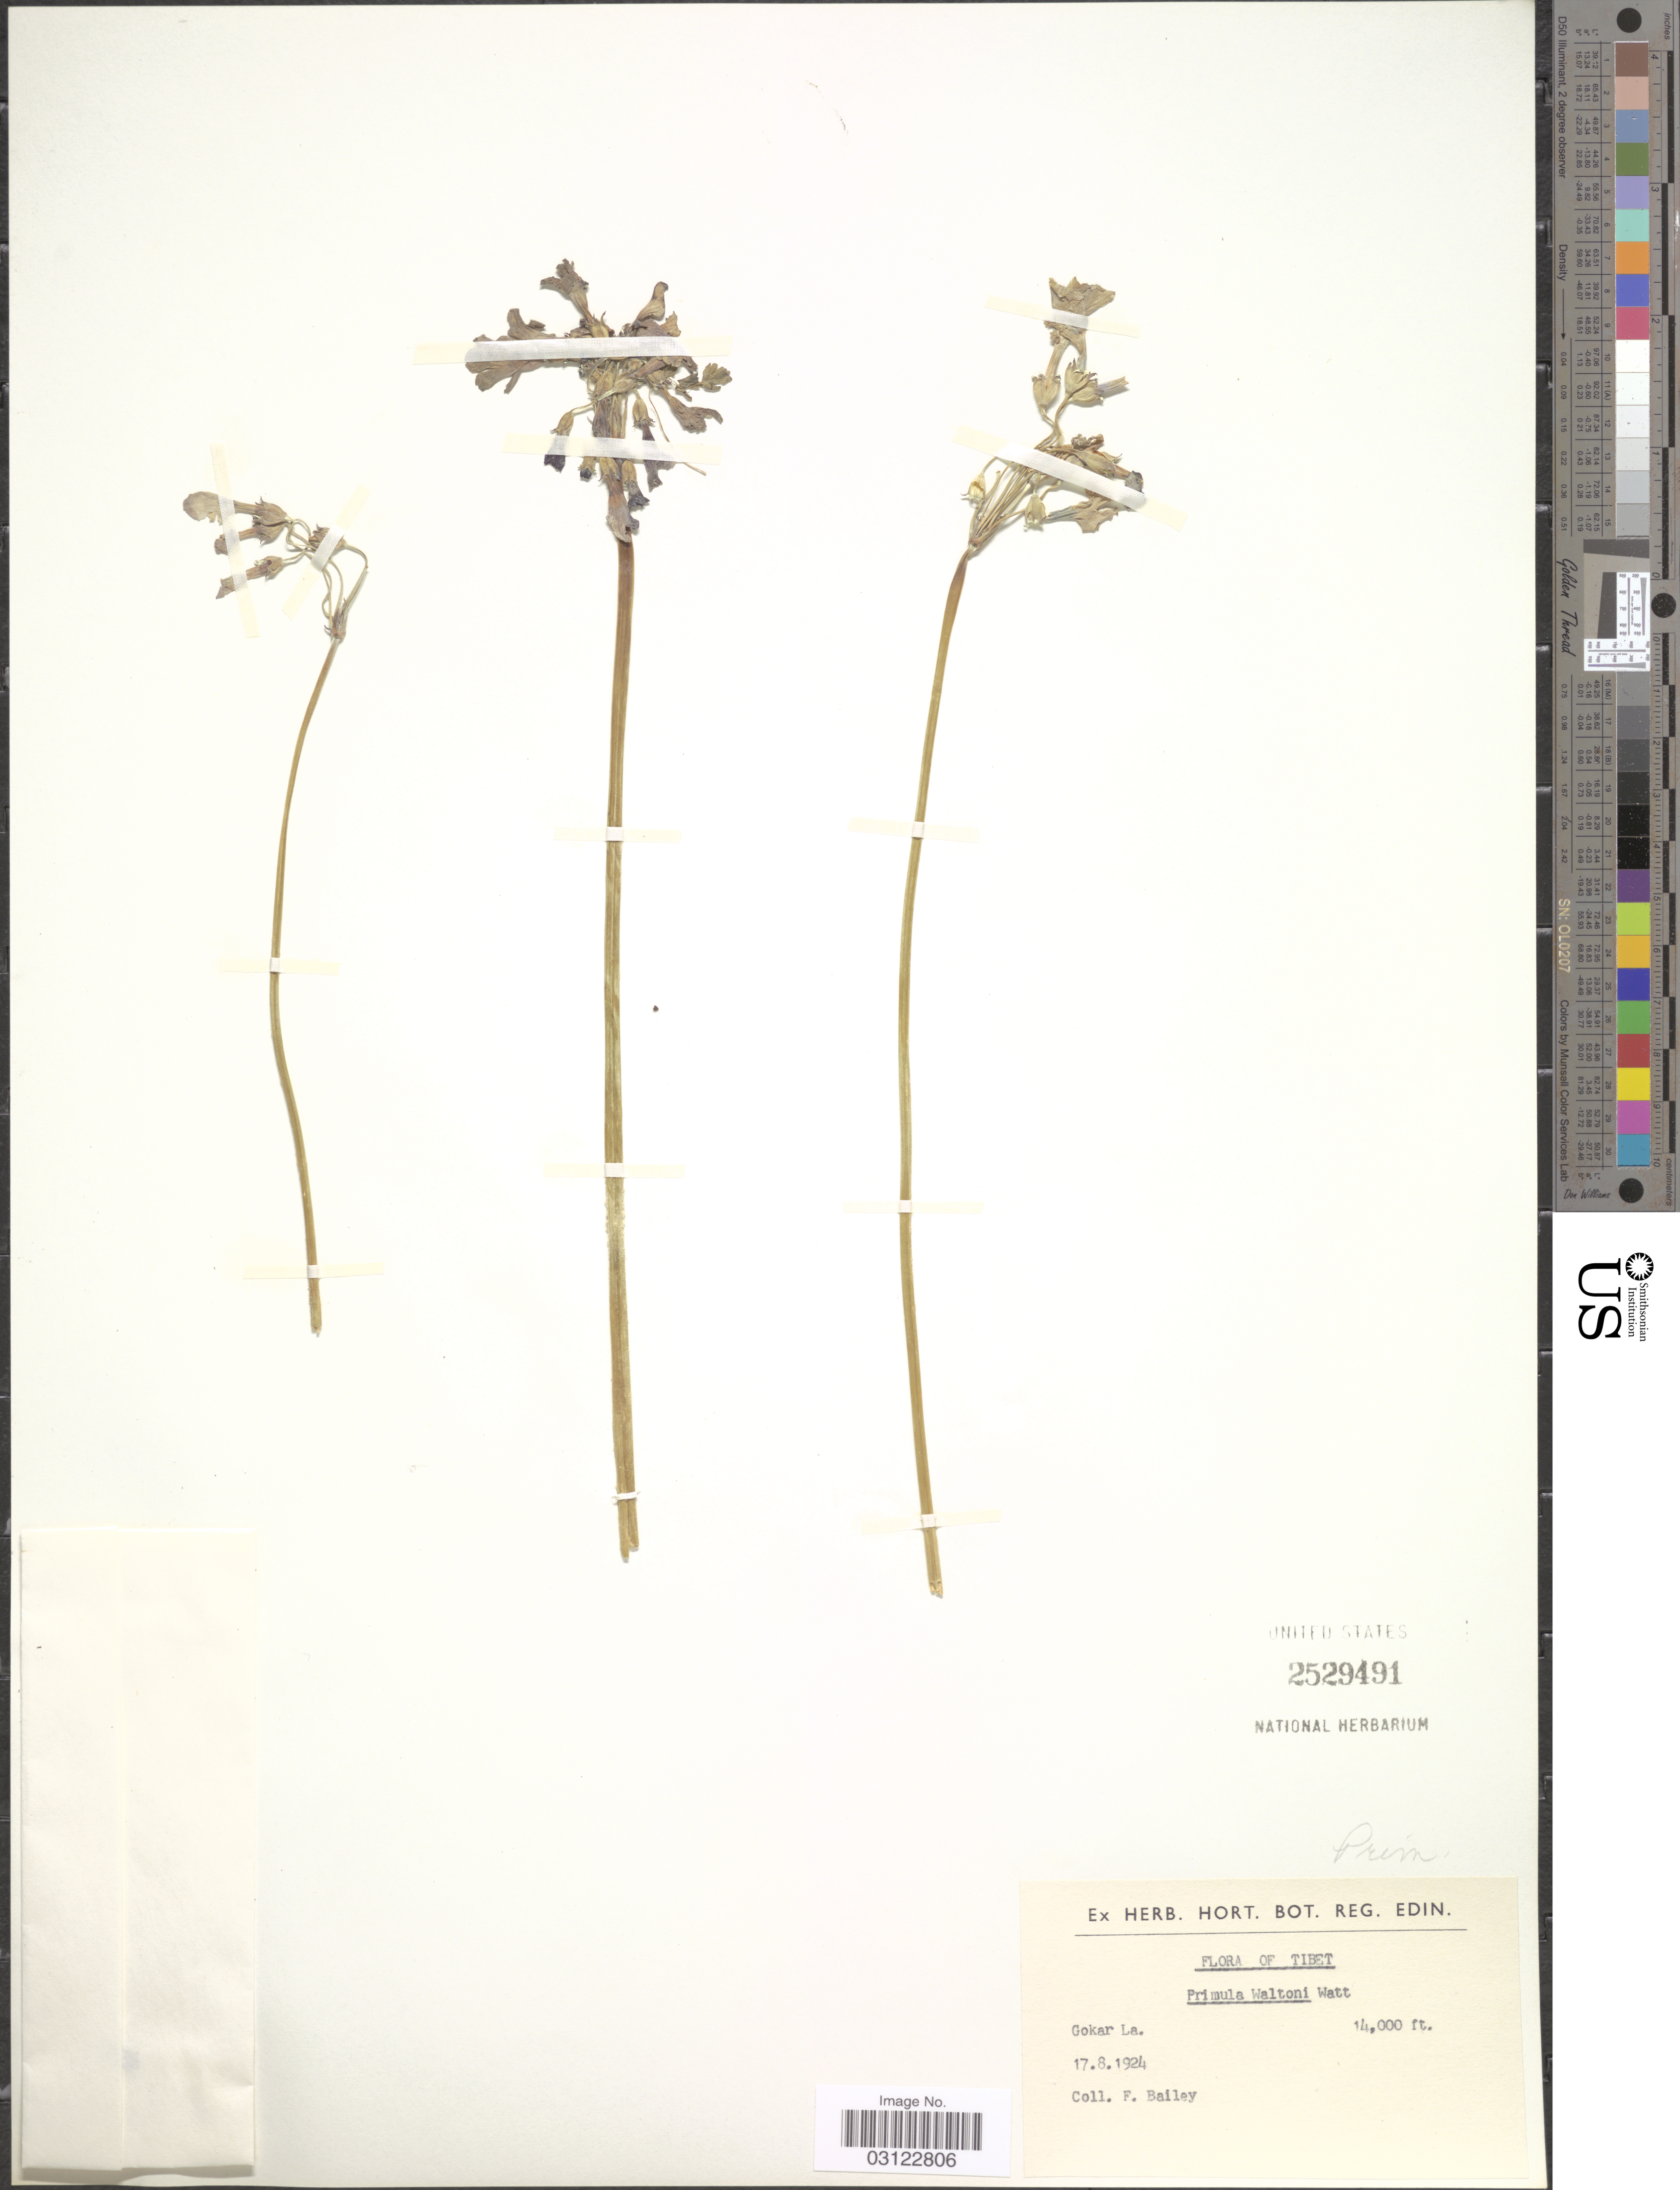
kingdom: Plantae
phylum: Tracheophyta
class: Magnoliopsida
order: Ericales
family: Primulaceae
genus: Primula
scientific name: Primula waltonii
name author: Watt ex Balf. f.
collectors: F. Bailey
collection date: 1924-08-17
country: China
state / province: Xizang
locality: Tibet. Gokar La.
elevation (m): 4267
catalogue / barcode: US 2529491